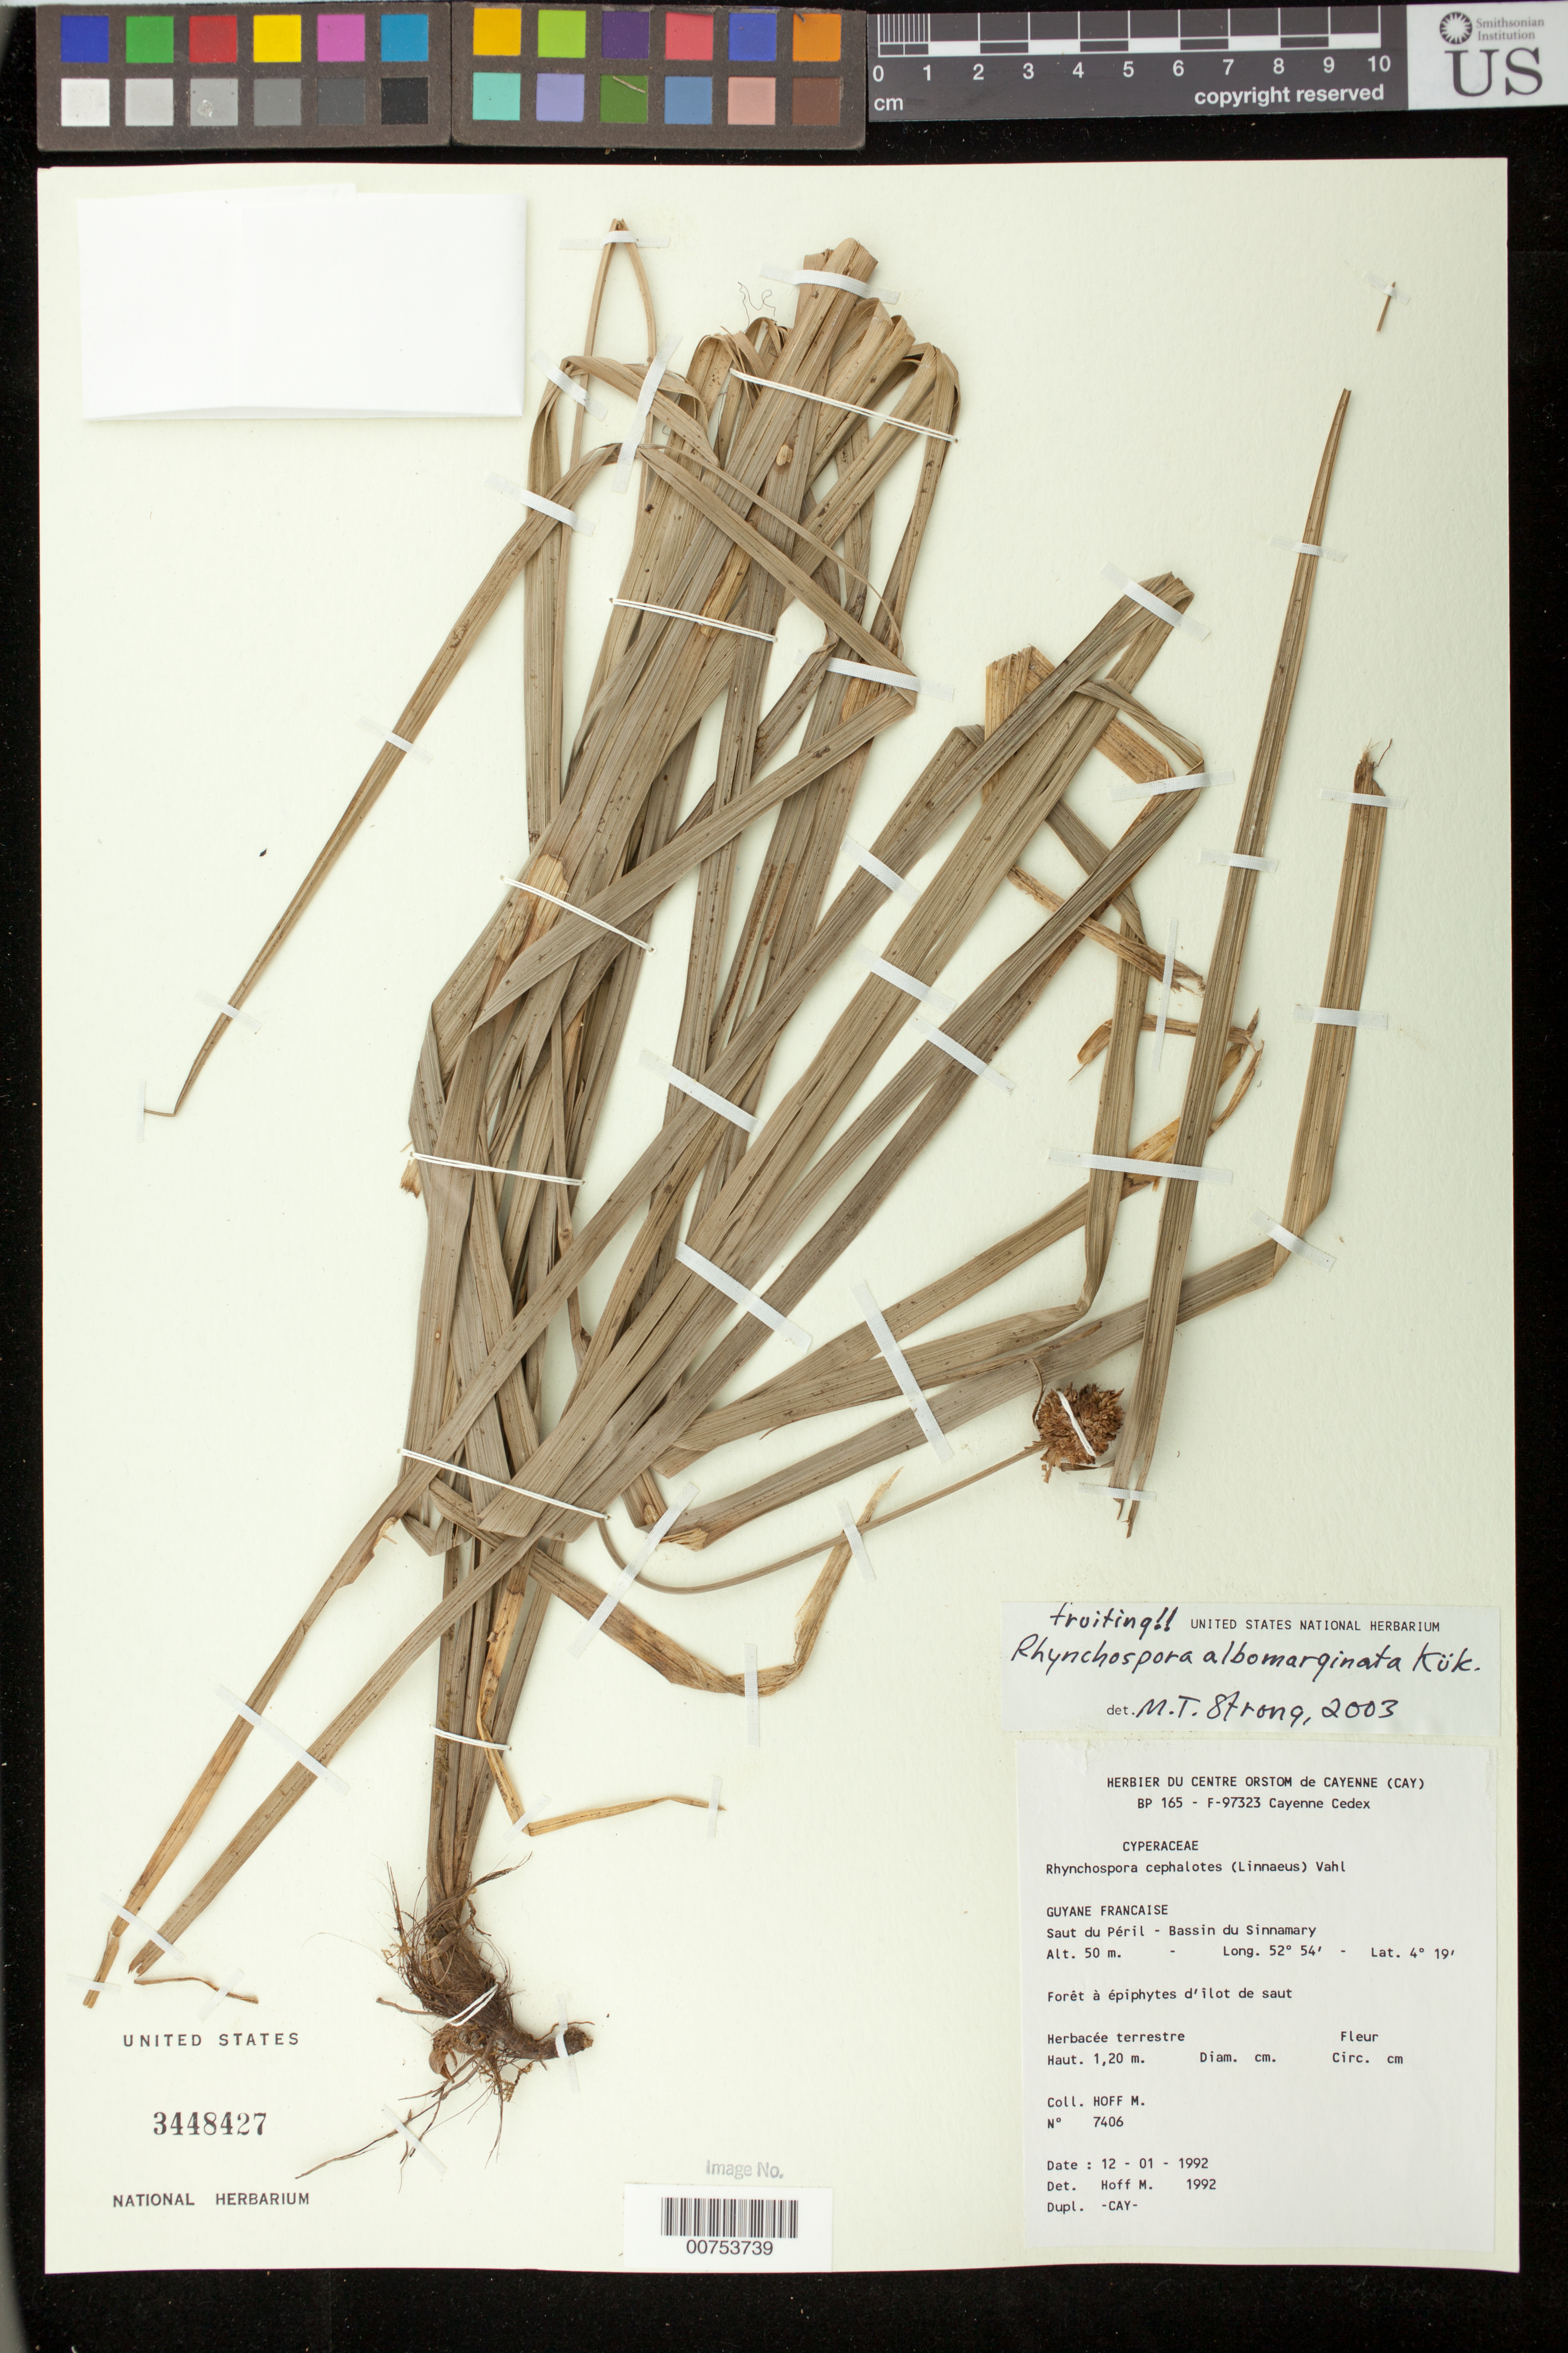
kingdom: Plantae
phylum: Tracheophyta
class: Liliopsida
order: Poales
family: Cyperaceae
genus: Rhynchospora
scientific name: Rhynchospora albomarginata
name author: Kük.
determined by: Strong, M. T., (US), Smithsonian Institution - National Museum of Natural History (UNITED STATES)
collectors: M. Hoff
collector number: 7406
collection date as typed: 12-Jan-92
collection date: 1992-01-12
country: French Guiana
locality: Saut du Péril, Bassin du Sinnamary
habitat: Forêt à èpiphytes d'ilot de saut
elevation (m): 50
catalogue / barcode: US 3448427